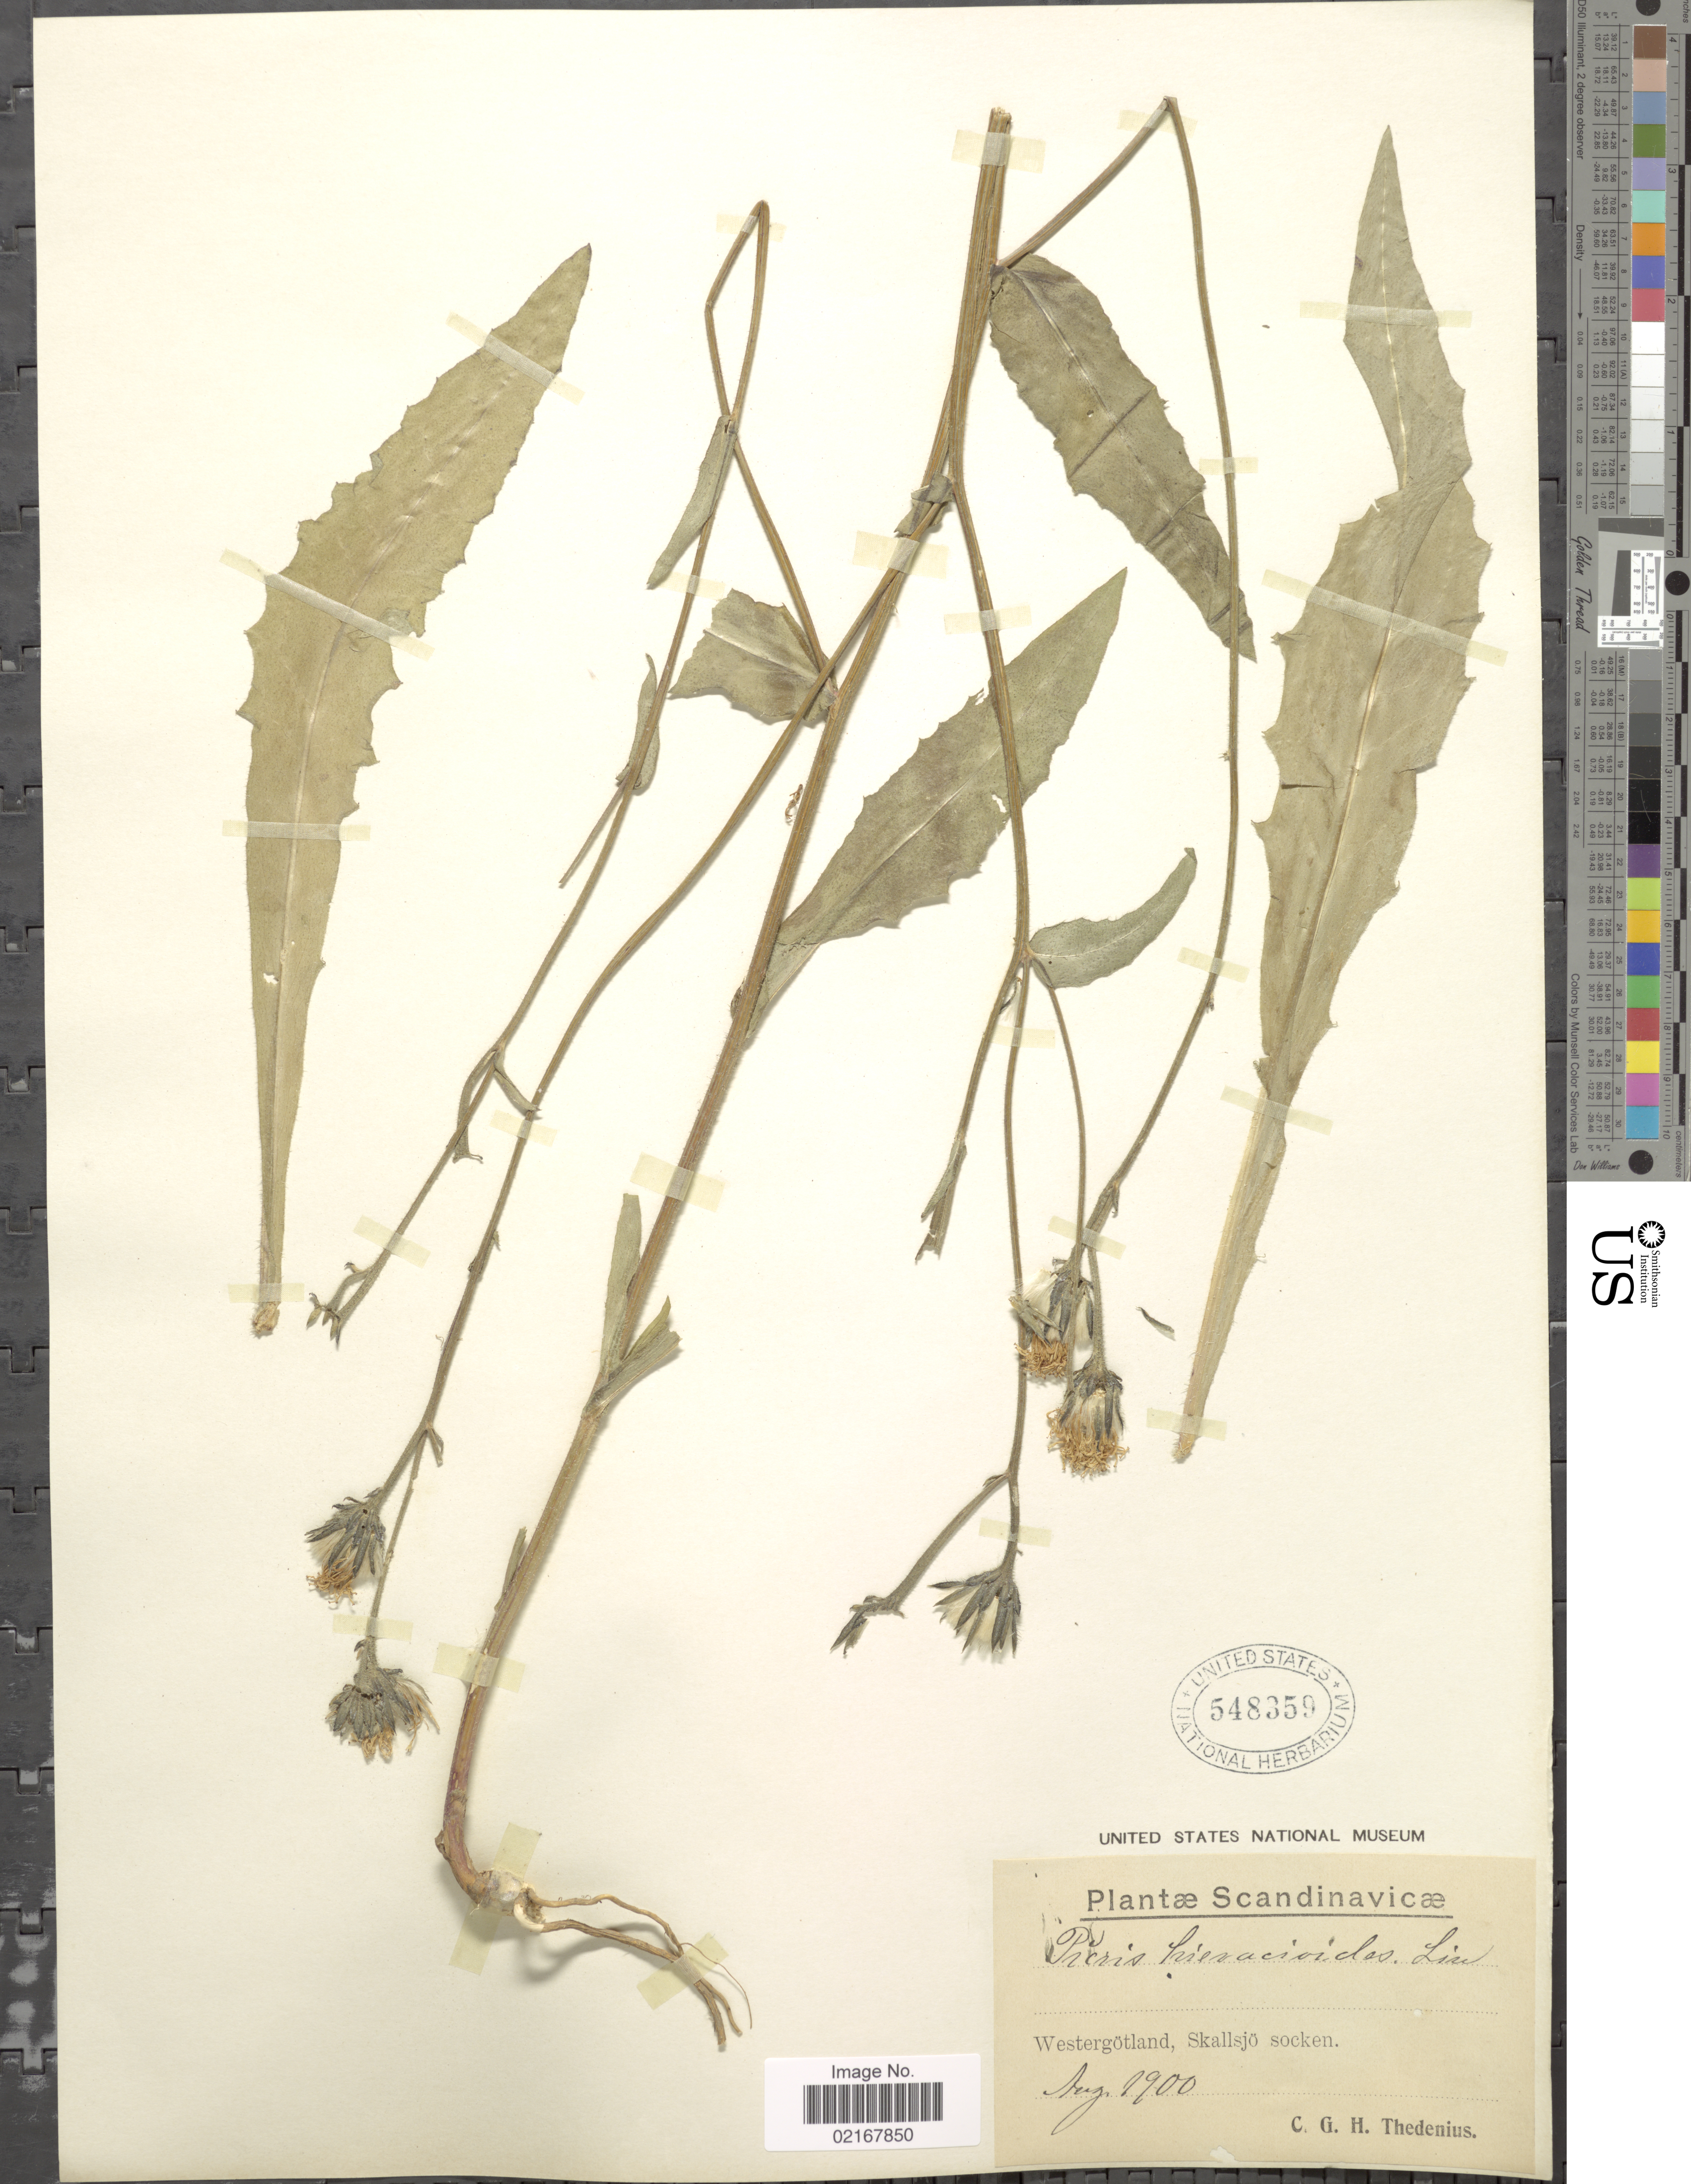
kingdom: Plantae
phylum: Tracheophyta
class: Magnoliopsida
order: Asterales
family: Asteraceae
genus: Picris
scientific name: Picris hieracioides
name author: L.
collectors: C. Thedenius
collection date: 1900-08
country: Sweden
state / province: Västra Götaland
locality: Scandinavicae, Westergotland, Skallsjo socken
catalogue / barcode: US 548359